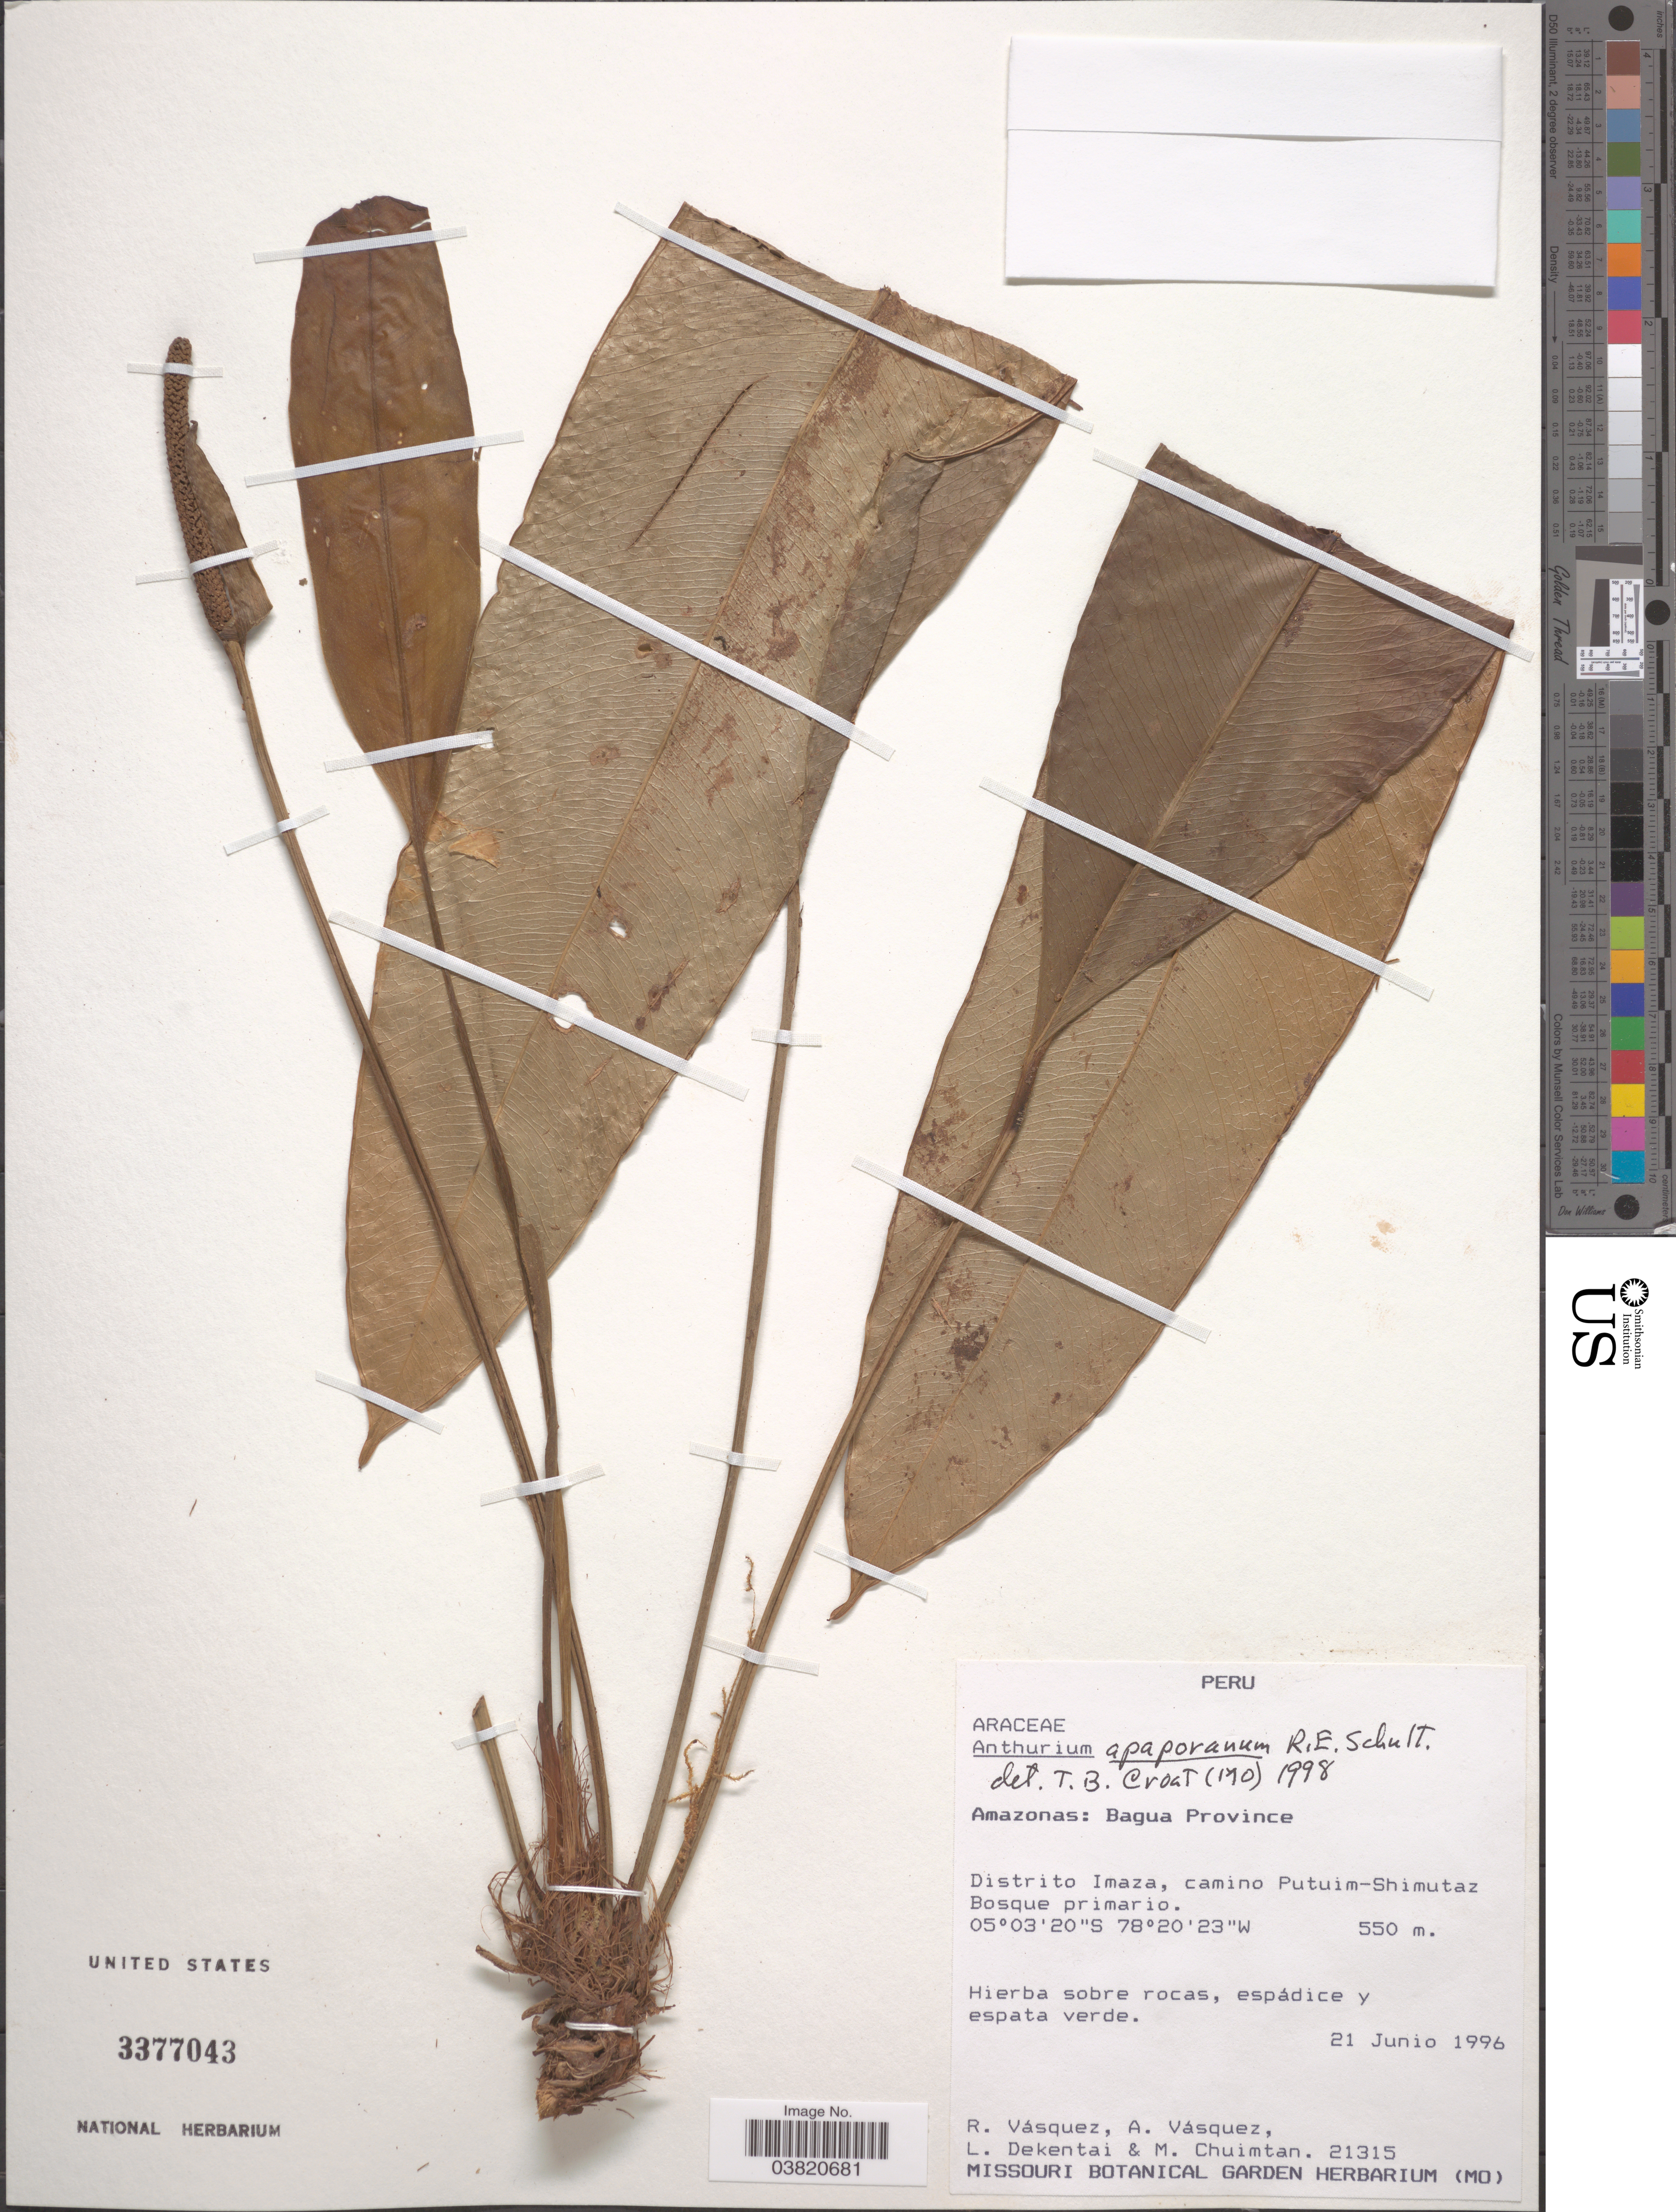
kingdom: Plantae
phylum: Tracheophyta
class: Liliopsida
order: Alismatales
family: Araceae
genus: Anthurium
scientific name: Anthurium apaporanum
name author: R.E. Schult.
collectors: R. Vásquez, A. Vasquez, L. Dekentai & M. Chuimtan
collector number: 21315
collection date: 1996-06-21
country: Peru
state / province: Amazonas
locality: Bagua Province. Distrito Imaza, camino Putuim-Shimutaz.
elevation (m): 550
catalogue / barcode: US 3377043